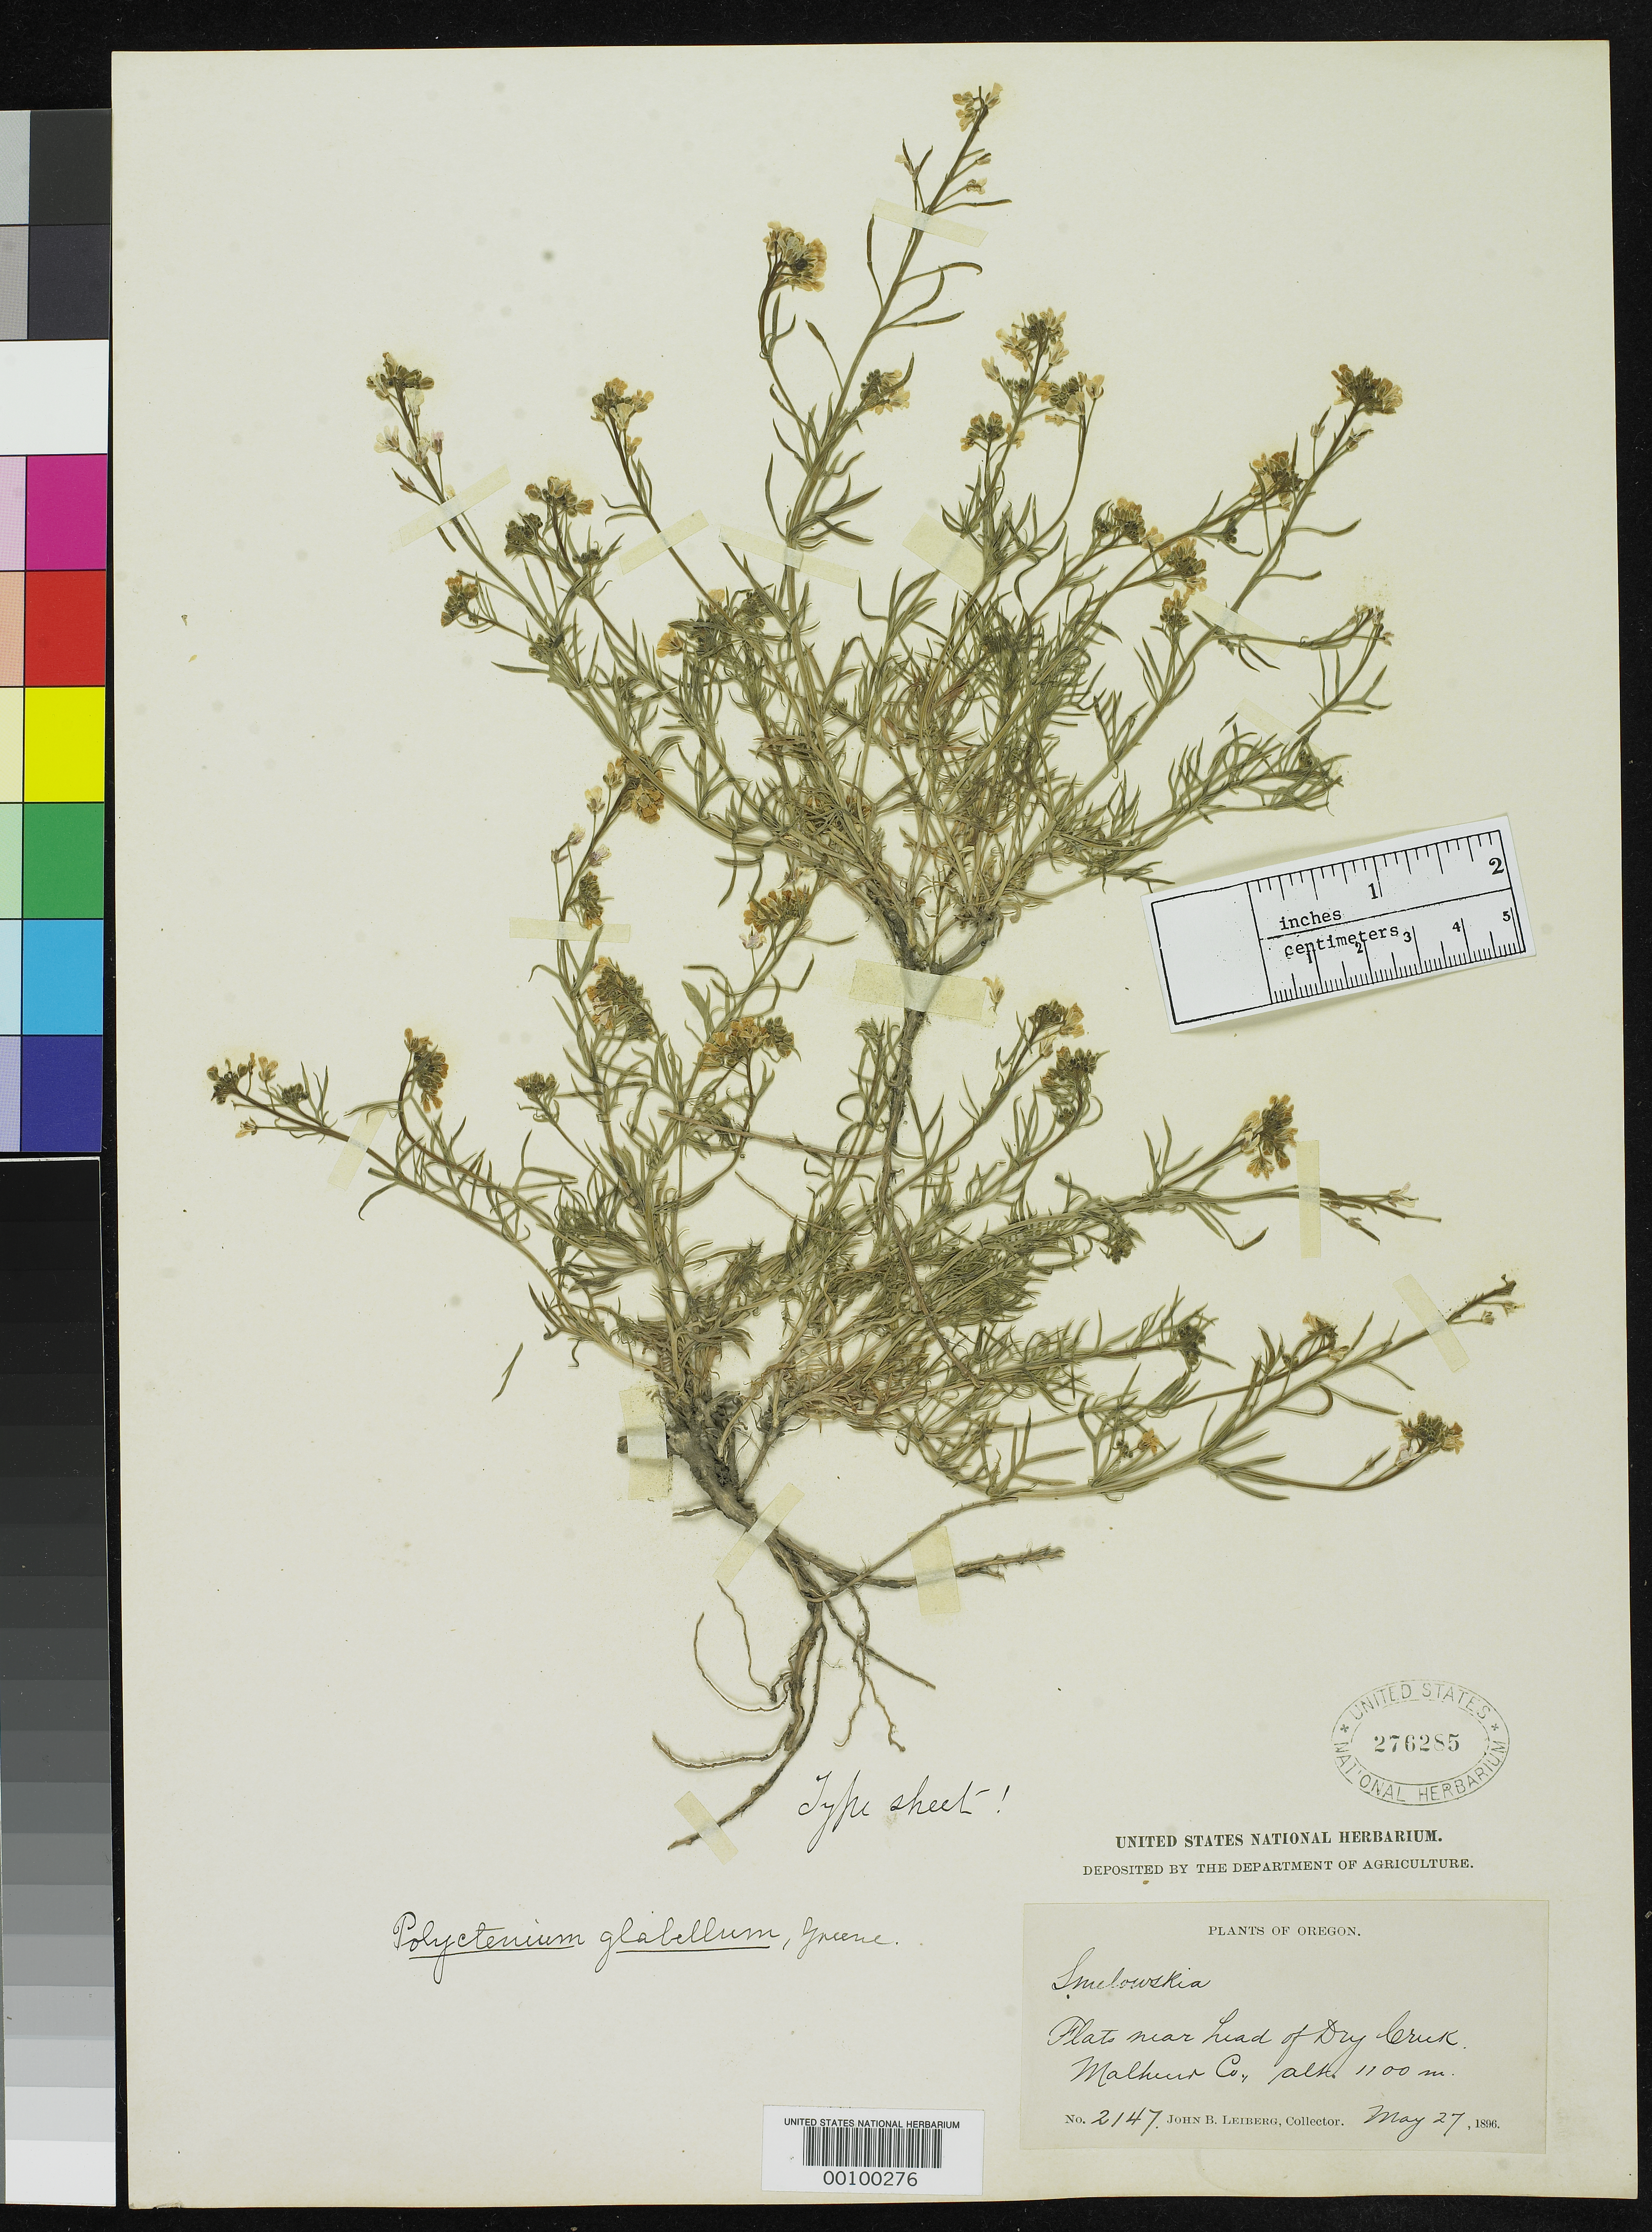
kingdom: Plantae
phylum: Tracheophyta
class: Magnoliopsida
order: Brassicales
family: Brassicaceae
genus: Polyctenium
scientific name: Polyctenium glabellum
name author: Greene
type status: Isotype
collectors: J. Leiberg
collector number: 2147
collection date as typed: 27 May 1896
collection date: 1896-05-27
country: United States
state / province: Oregon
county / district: Malheur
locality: Dry creek.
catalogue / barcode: US 276285